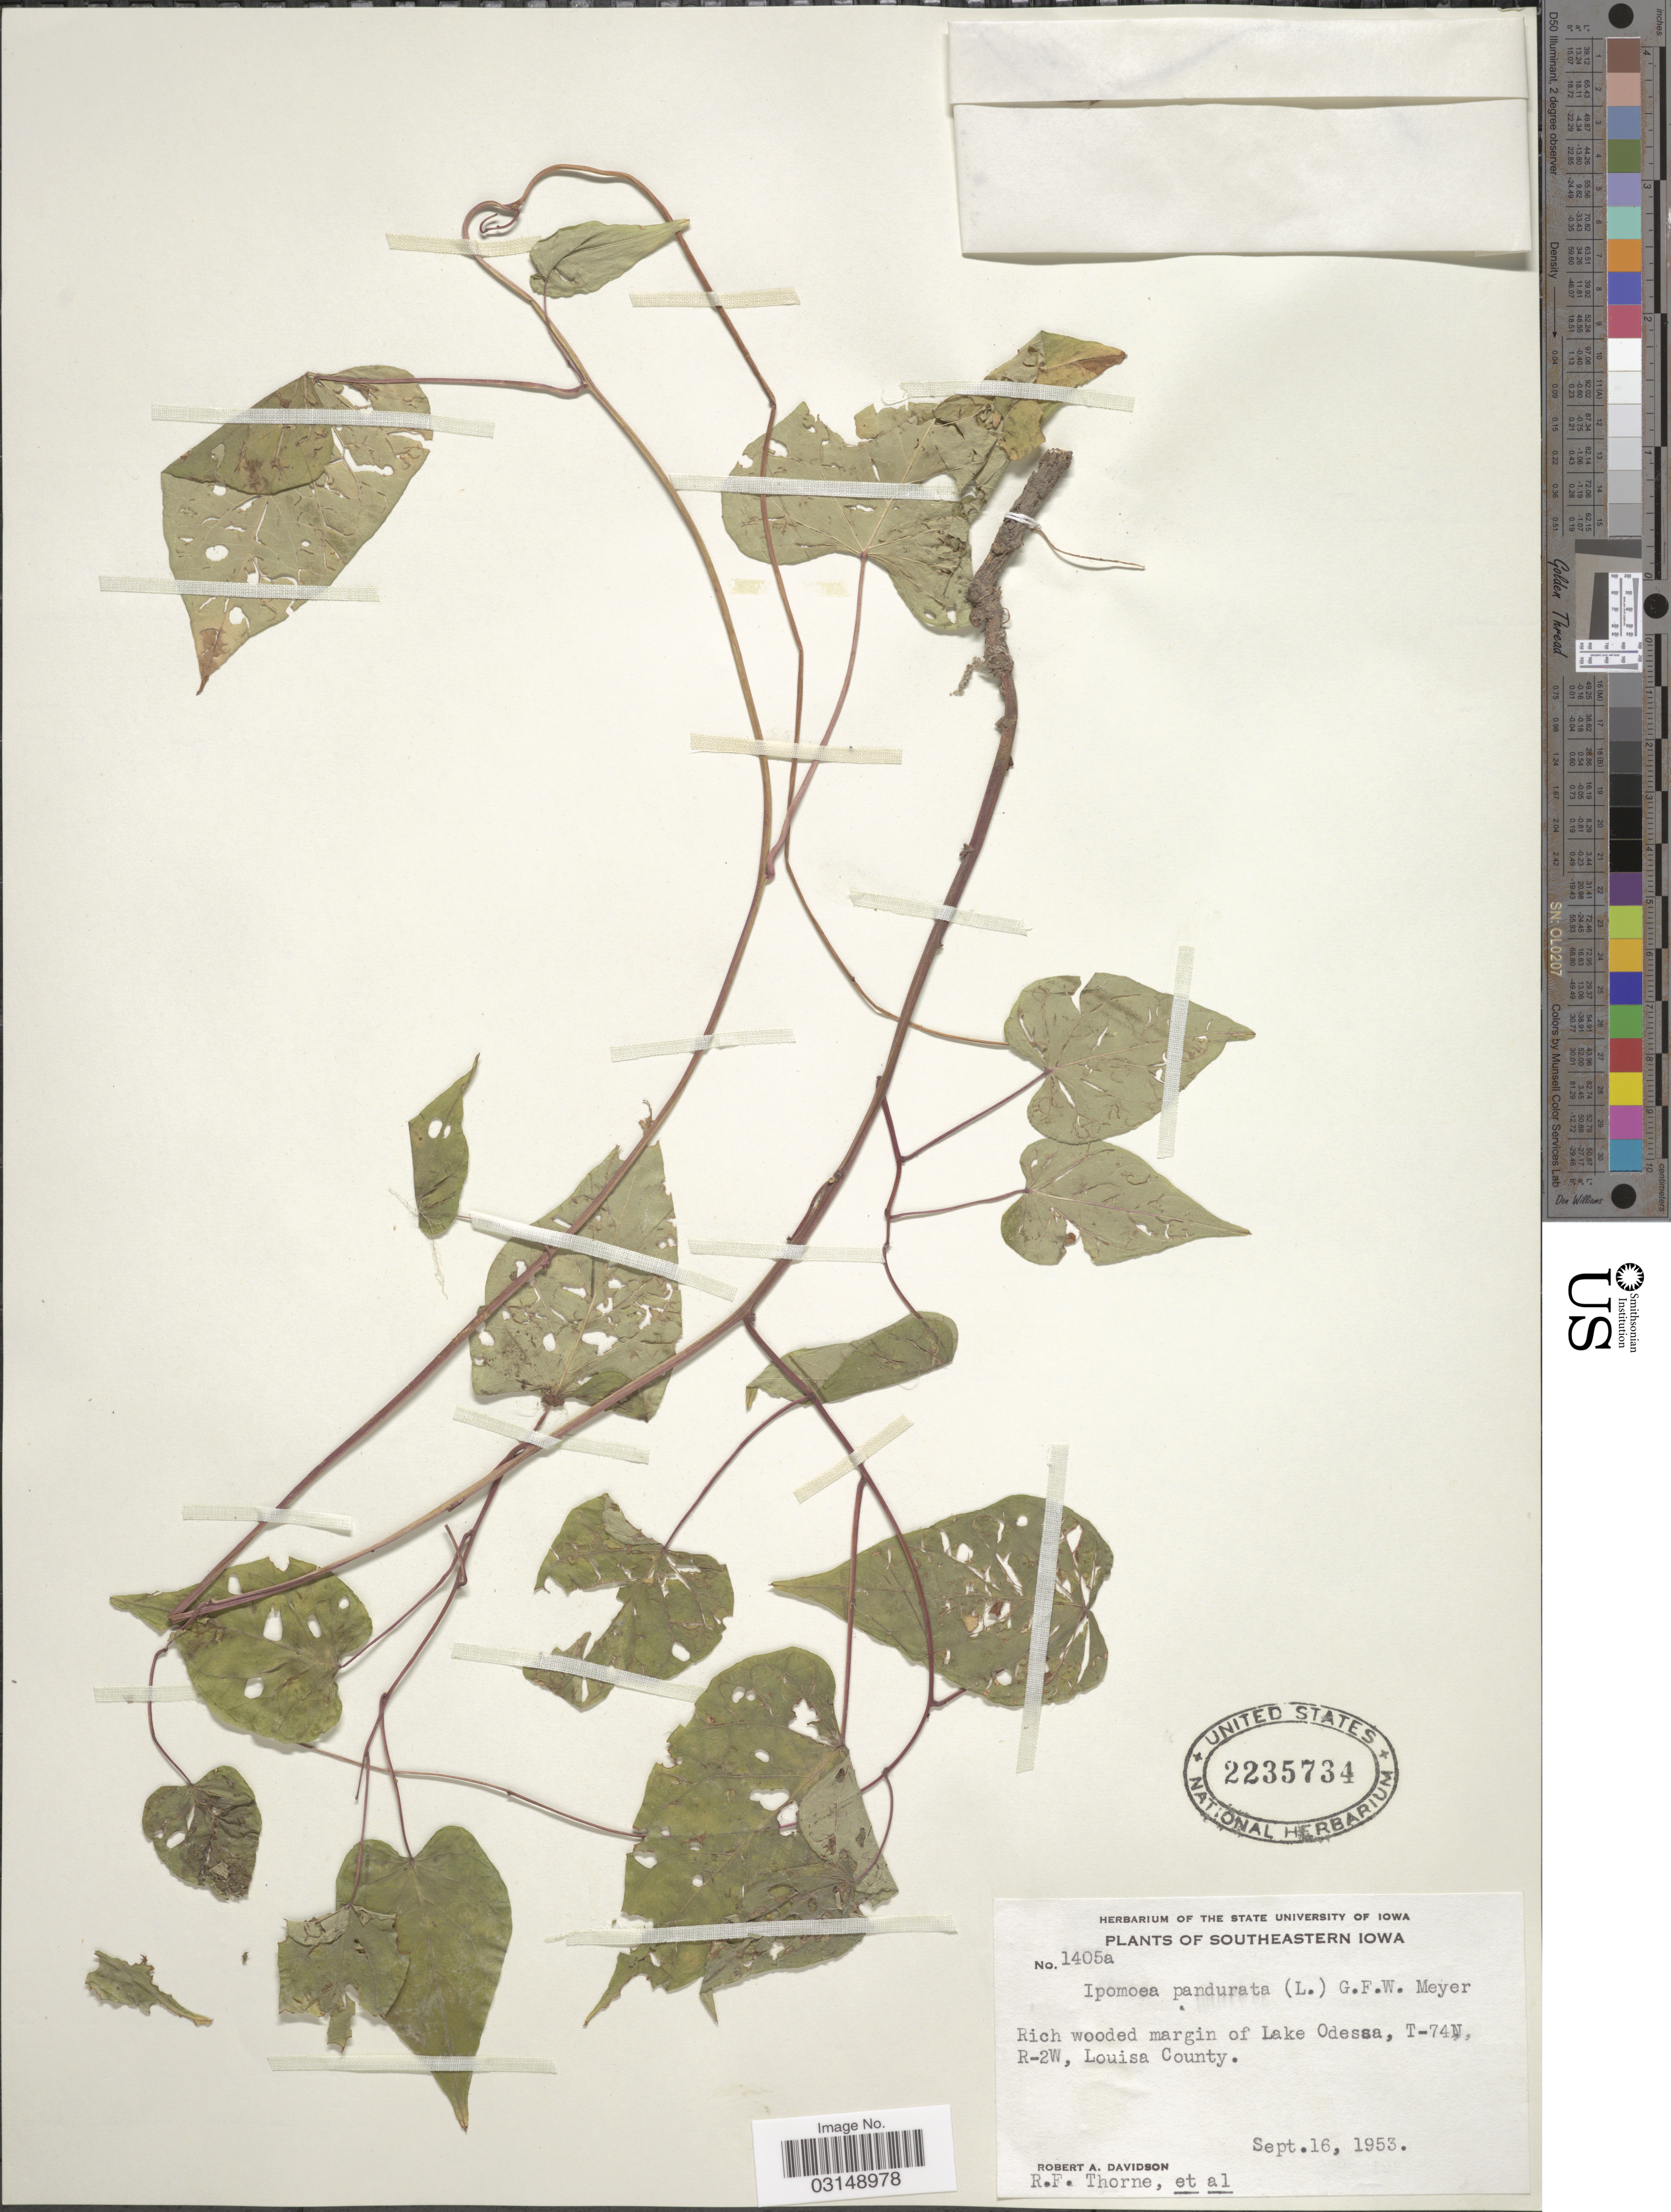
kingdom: Plantae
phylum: Tracheophyta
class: Magnoliopsida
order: Solanales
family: Convolvulaceae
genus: Ipomoea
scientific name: Ipomoea pandurata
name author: (L.) G. Mey.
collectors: R. A. Davidson, R. Thorne & et al.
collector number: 1405a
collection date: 1953-09-16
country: United States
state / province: Iowa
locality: Southeastern Iowa. Rich wooded margin of Lake Odessa, T-74N, R-2W, Louisa County.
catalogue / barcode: US 2235734